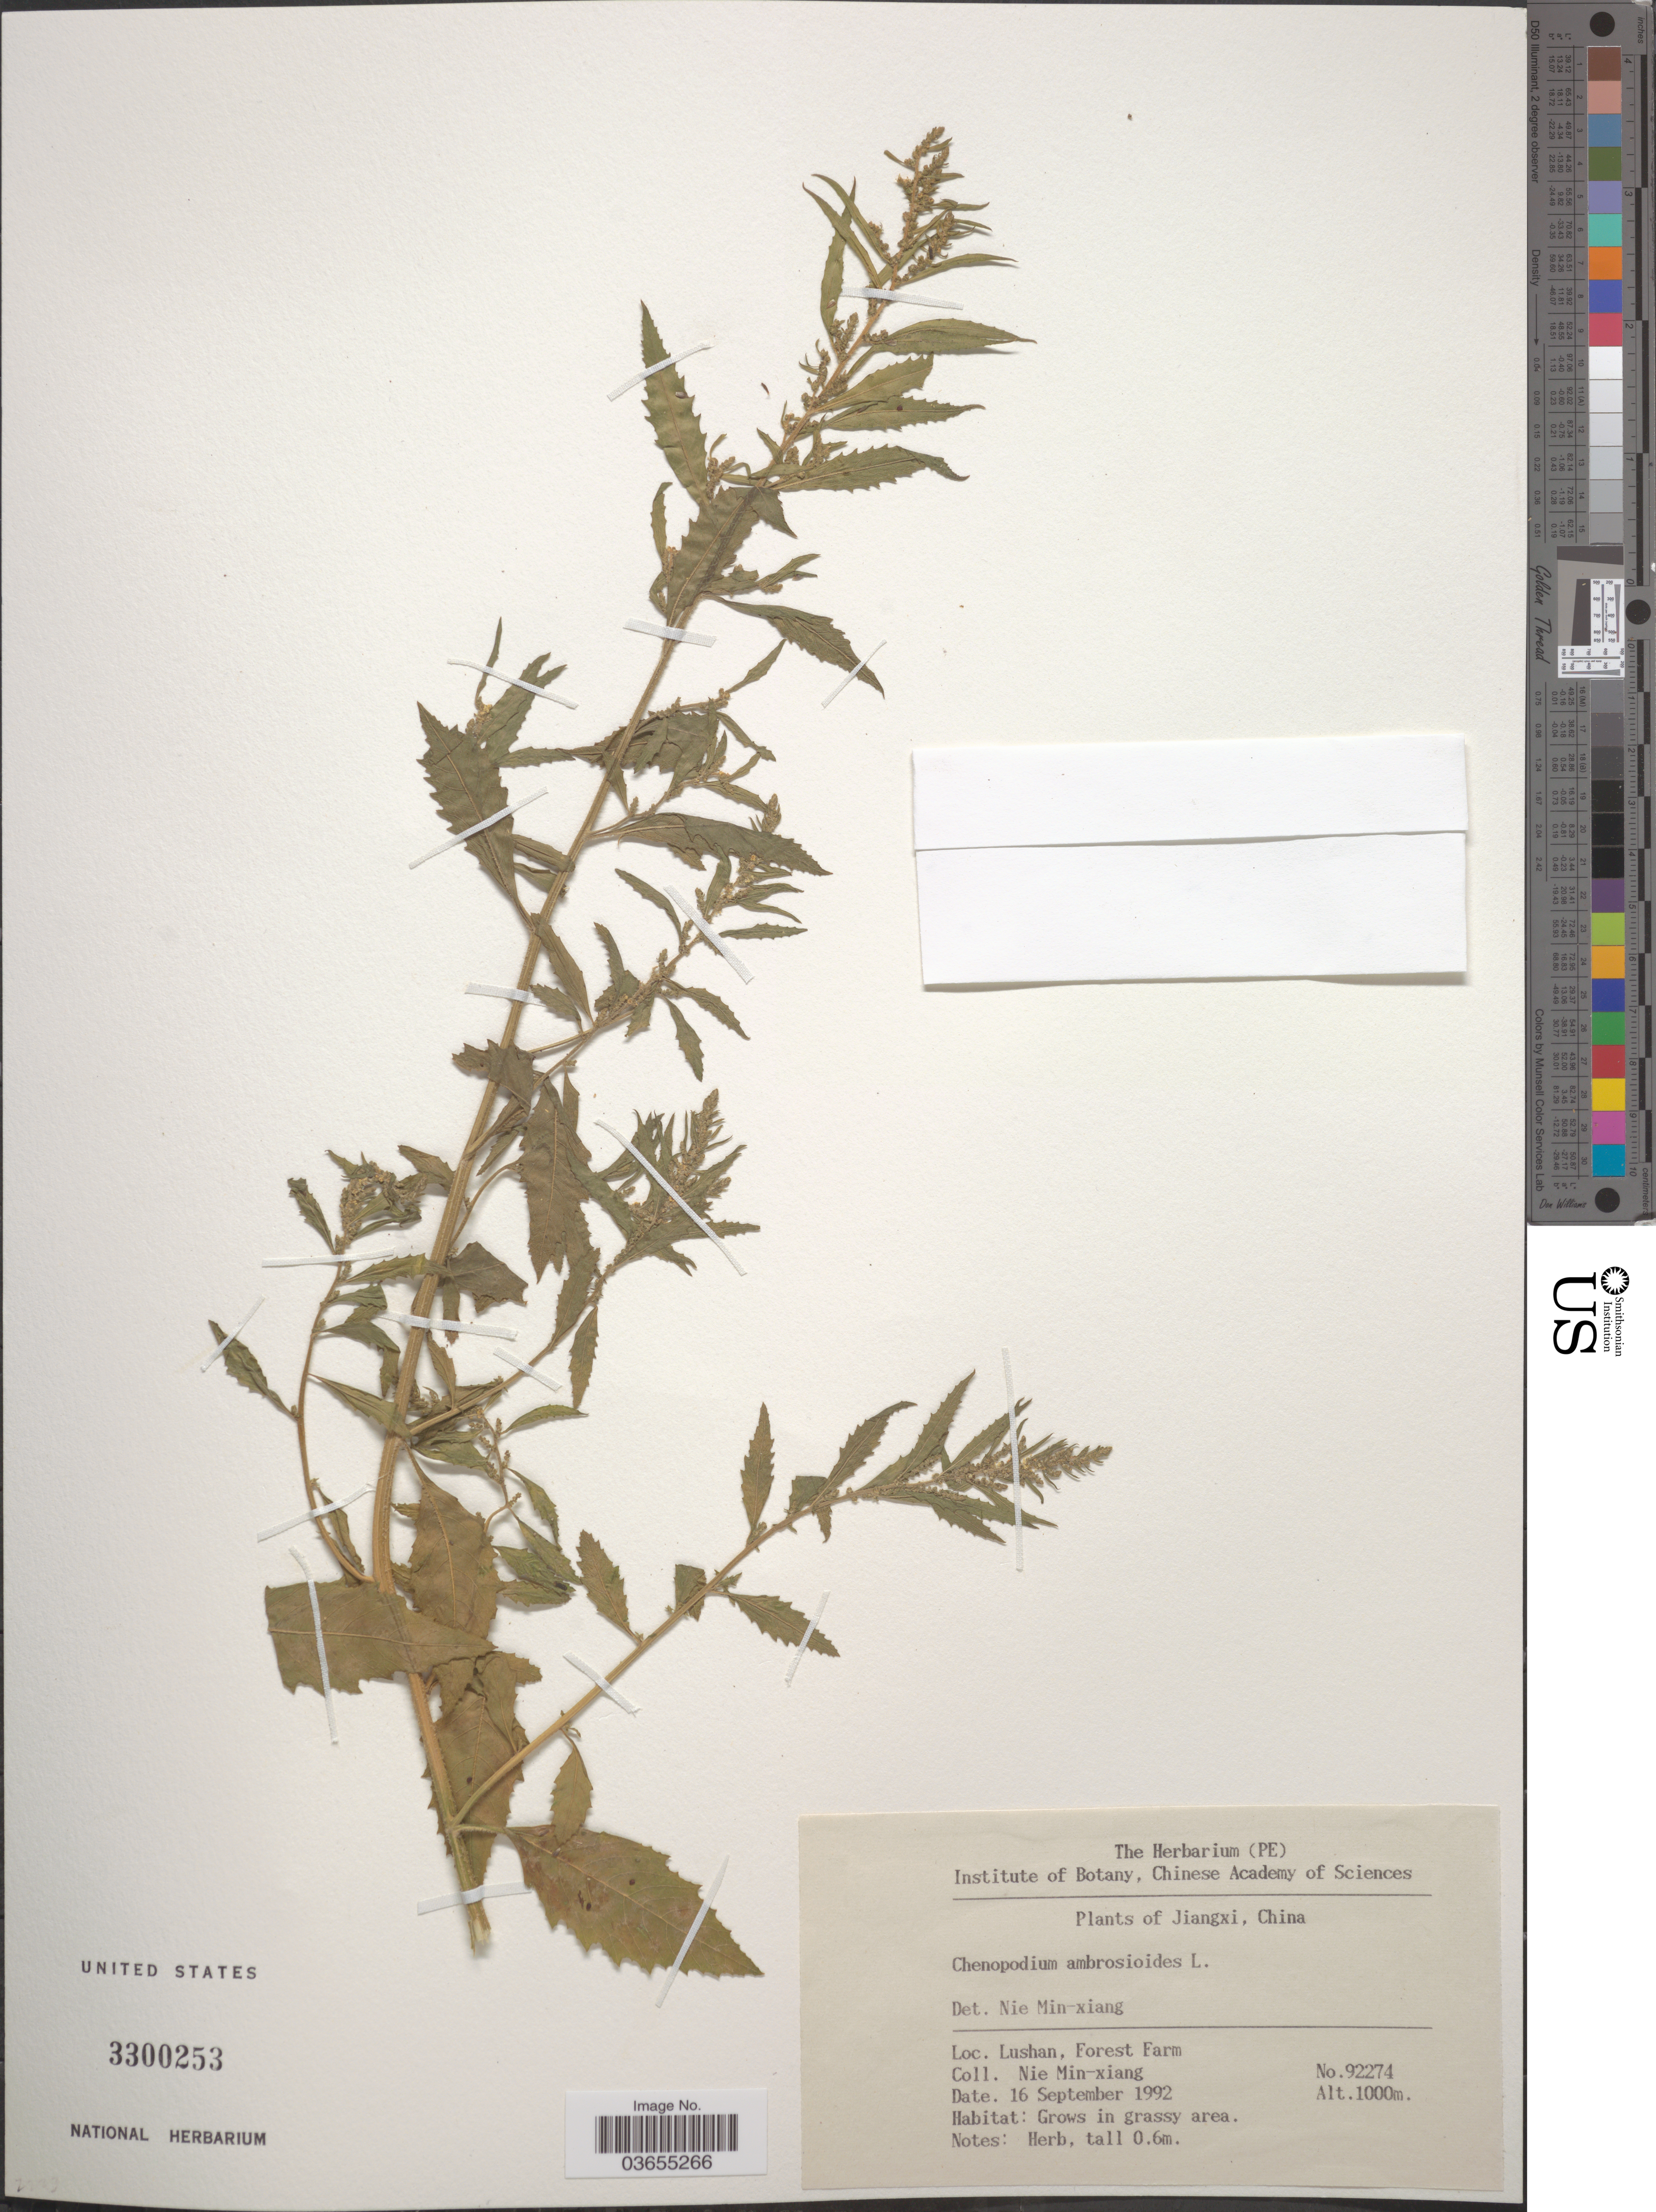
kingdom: Plantae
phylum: Tracheophyta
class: Magnoliopsida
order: Caryophyllales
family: Amaranthaceae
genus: Chenopodium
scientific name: Chenopodium ambrosioides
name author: L.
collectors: M. Nie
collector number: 92274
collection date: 1992-09-16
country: China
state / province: Jiangxi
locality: Lushan, Forest Farm.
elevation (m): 1000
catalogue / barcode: US 3300253